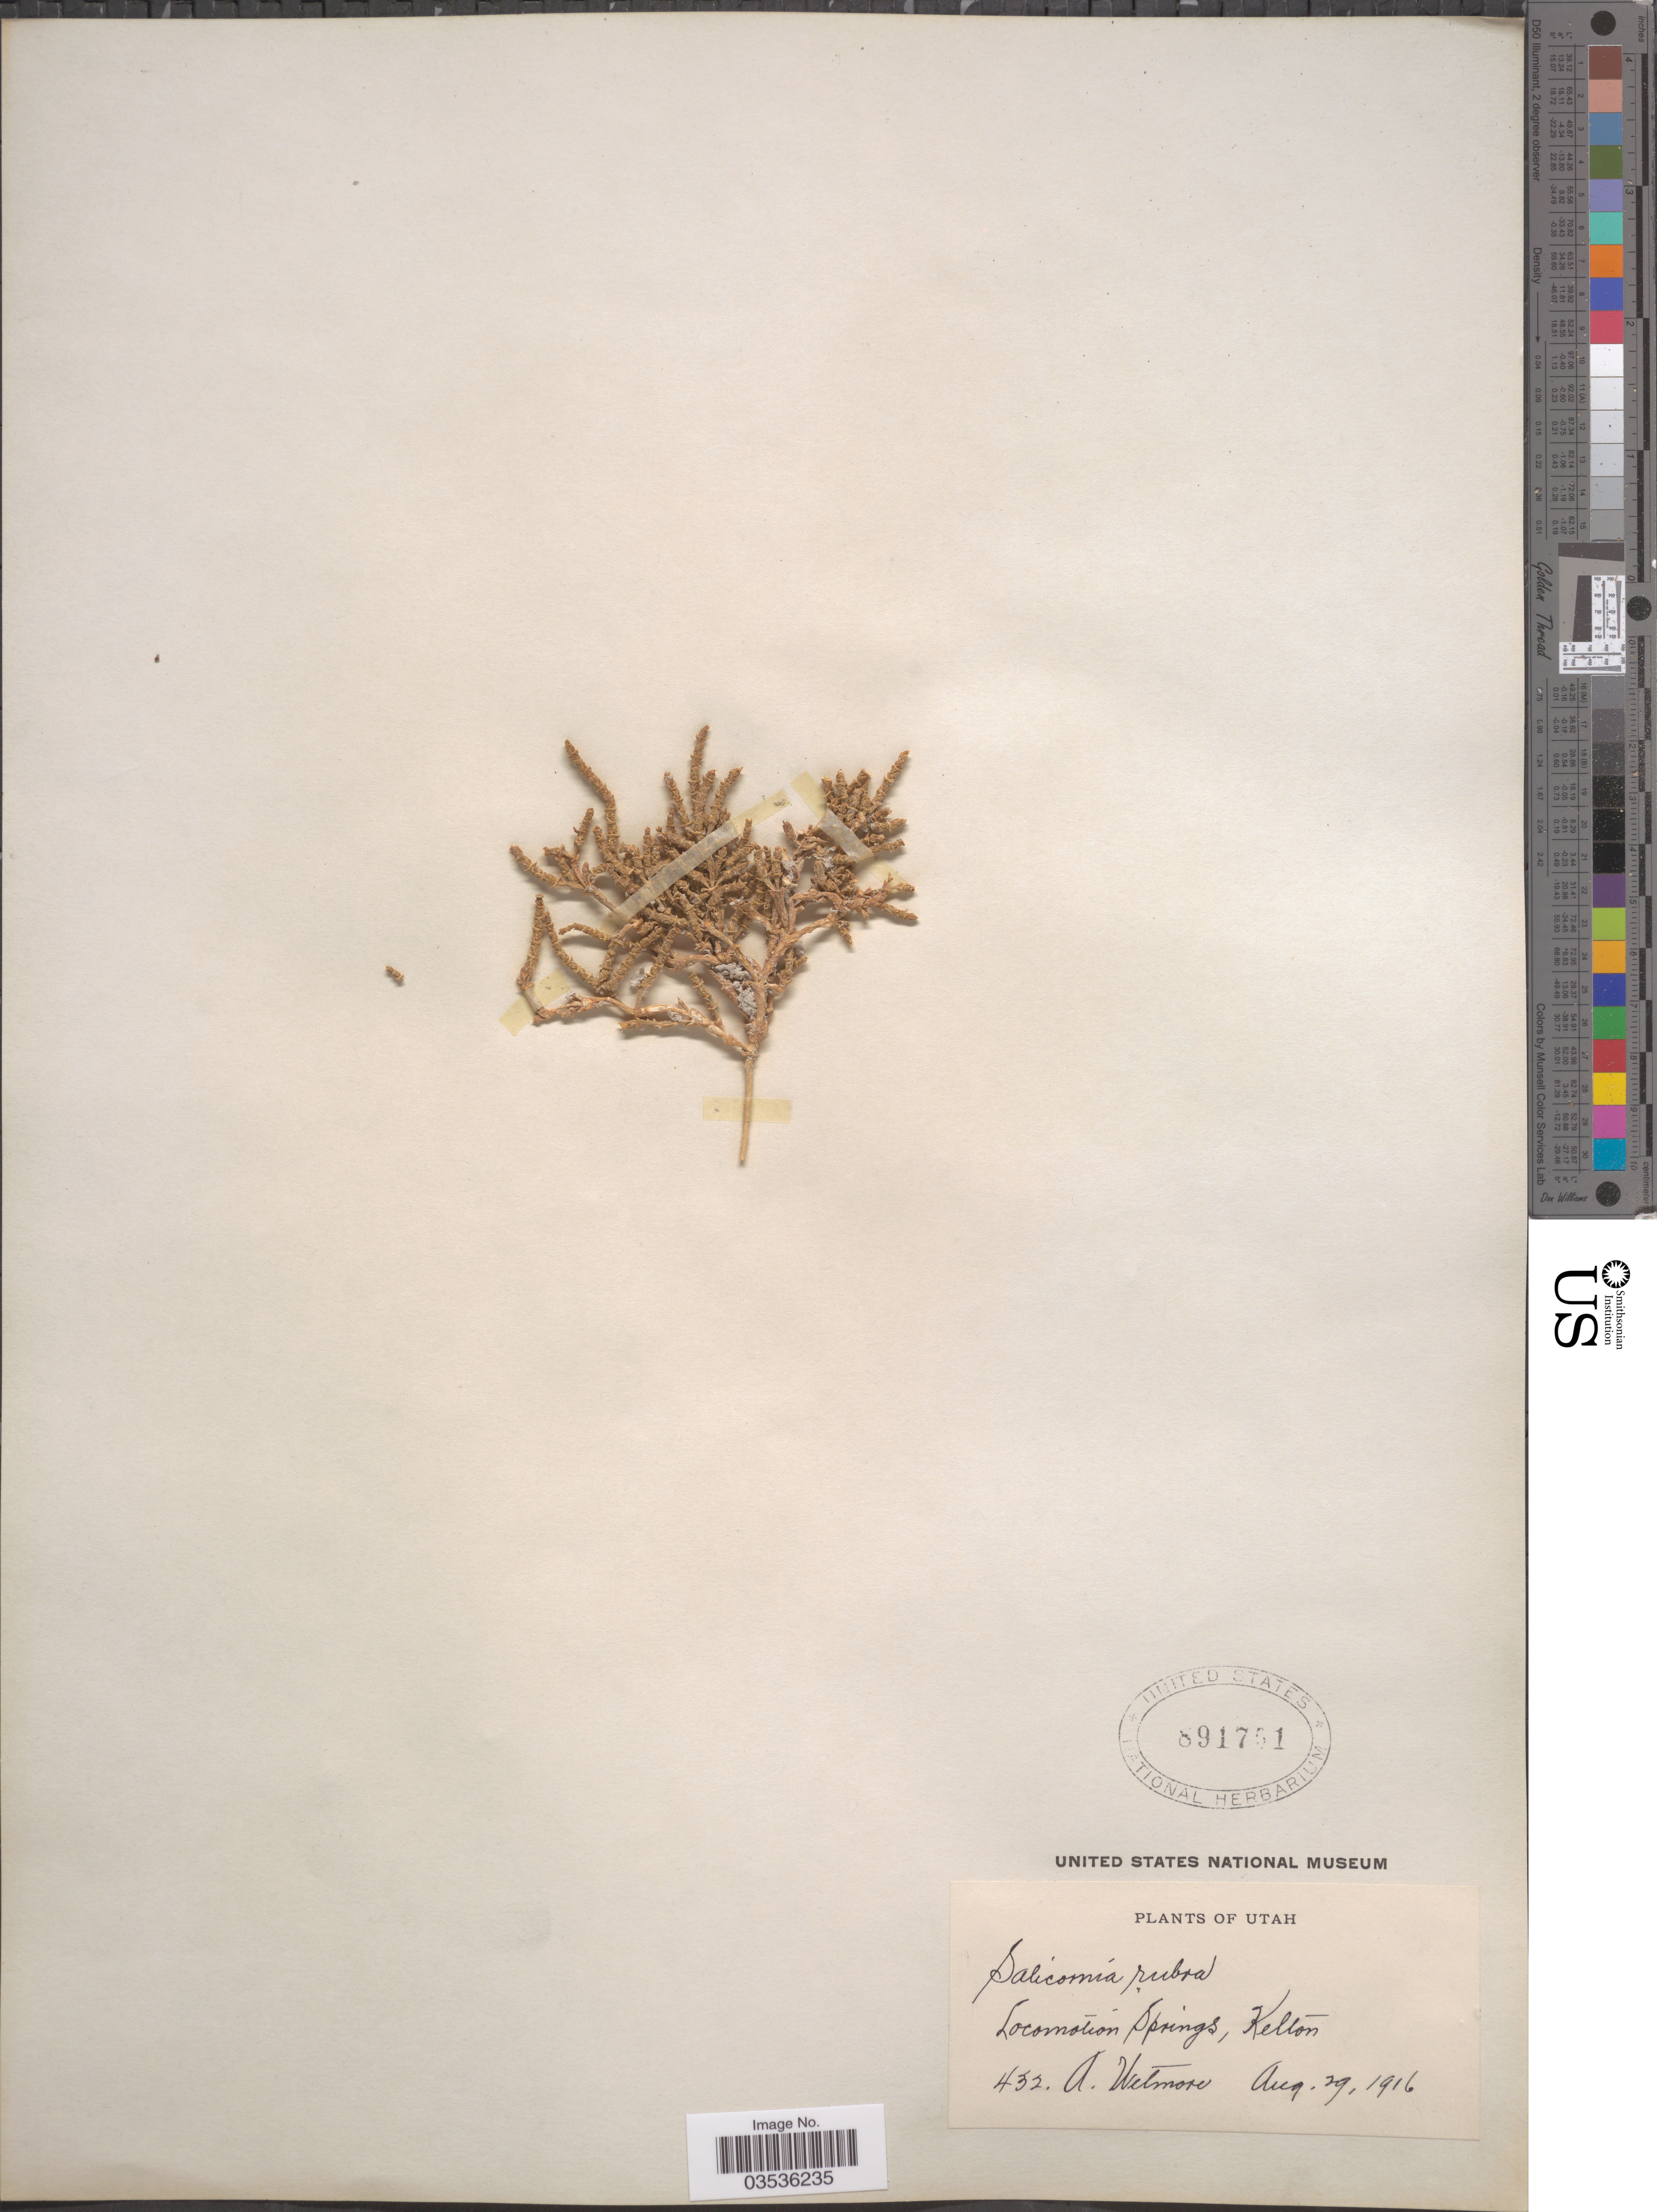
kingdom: Plantae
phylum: Tracheophyta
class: Magnoliopsida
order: Caryophyllales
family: Amaranthaceae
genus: Salicornia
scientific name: Salicornia rubra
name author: A. Nelson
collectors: A. Wetmore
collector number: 432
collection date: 1916-08-29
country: United States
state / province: Utah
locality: Locomotion Springs, Kelton.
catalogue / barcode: US 891761